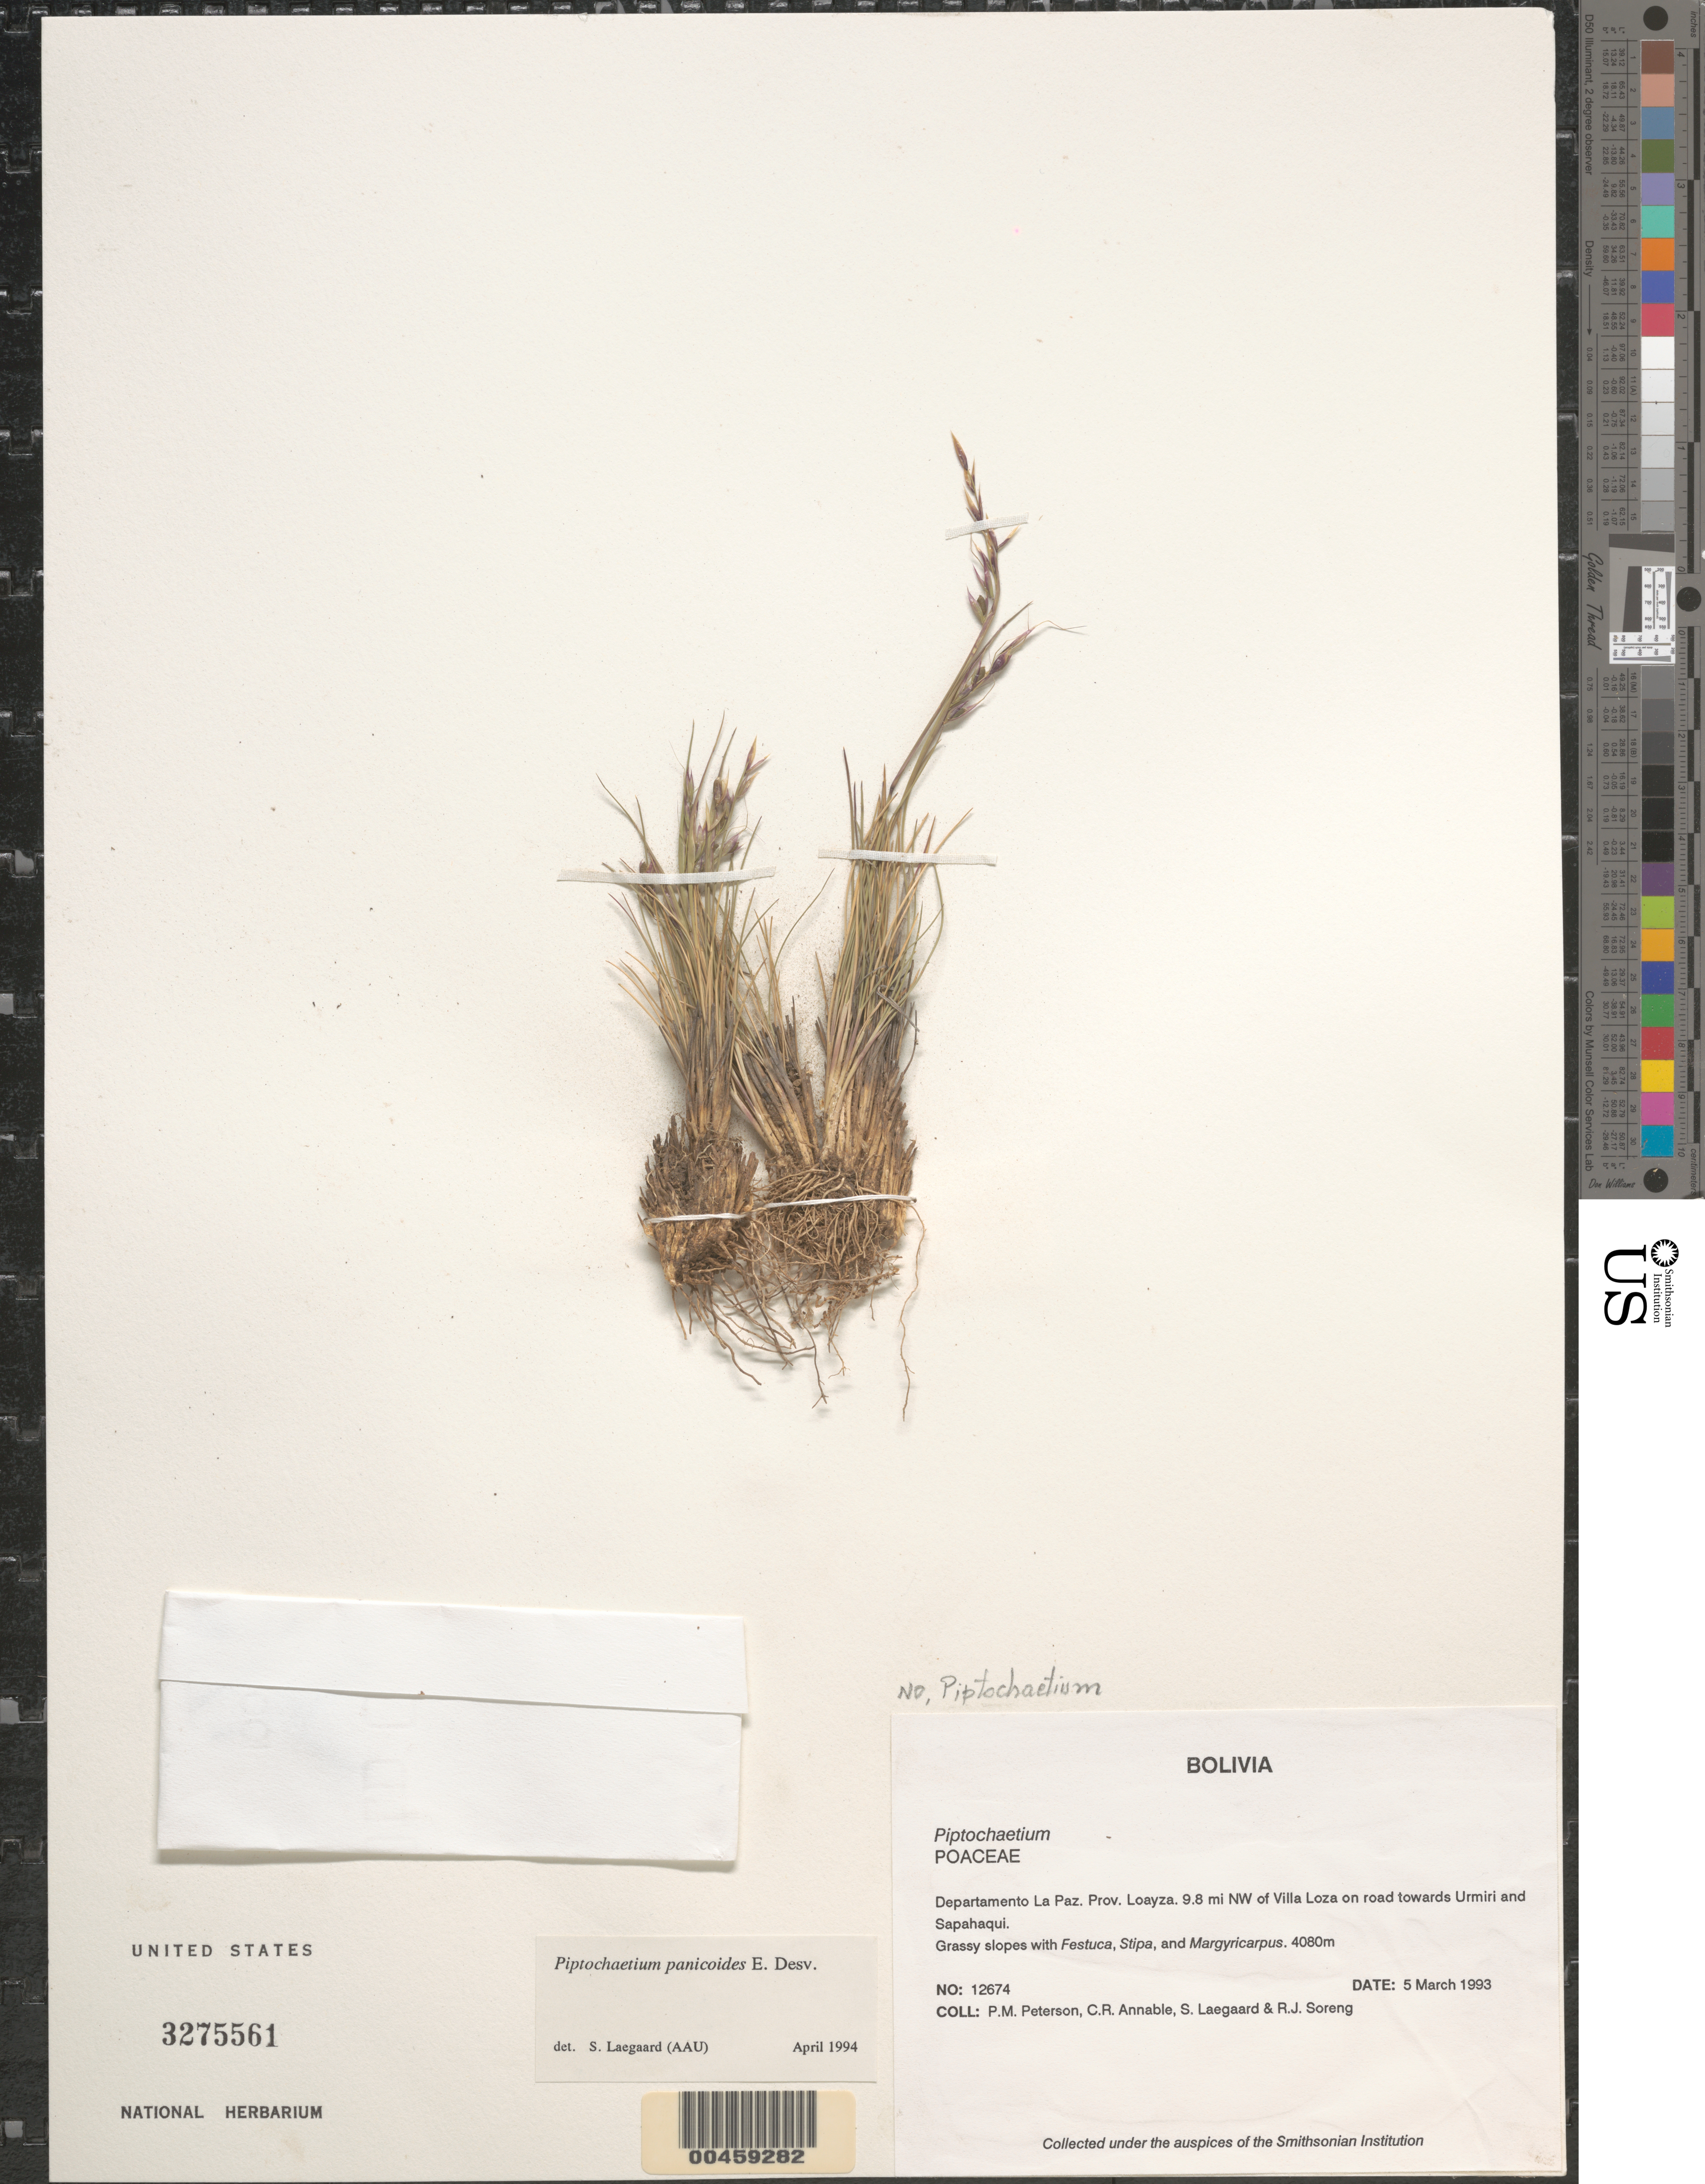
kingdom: Plantae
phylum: Tracheophyta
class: Liliopsida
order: Poales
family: Poaceae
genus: Piptochaetium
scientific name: Piptochaetium panicoides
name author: (Lam.) É. Desv.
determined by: Lægaard, S., (AAU), University of Aarhus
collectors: P. M. Peterson, C. R. Annable, S. Lægaard & R. J. Soreng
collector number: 12674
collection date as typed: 05 Mar 1993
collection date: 1993-03-05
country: Bolivia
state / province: La Paz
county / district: Loayza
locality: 9.8 mi NW of Villa Loza on road towards Urmiri and Sapahaqui.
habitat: Grassy slopes with Festuca, Stipa, and Margyricarpus.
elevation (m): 4080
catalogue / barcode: US 3275561